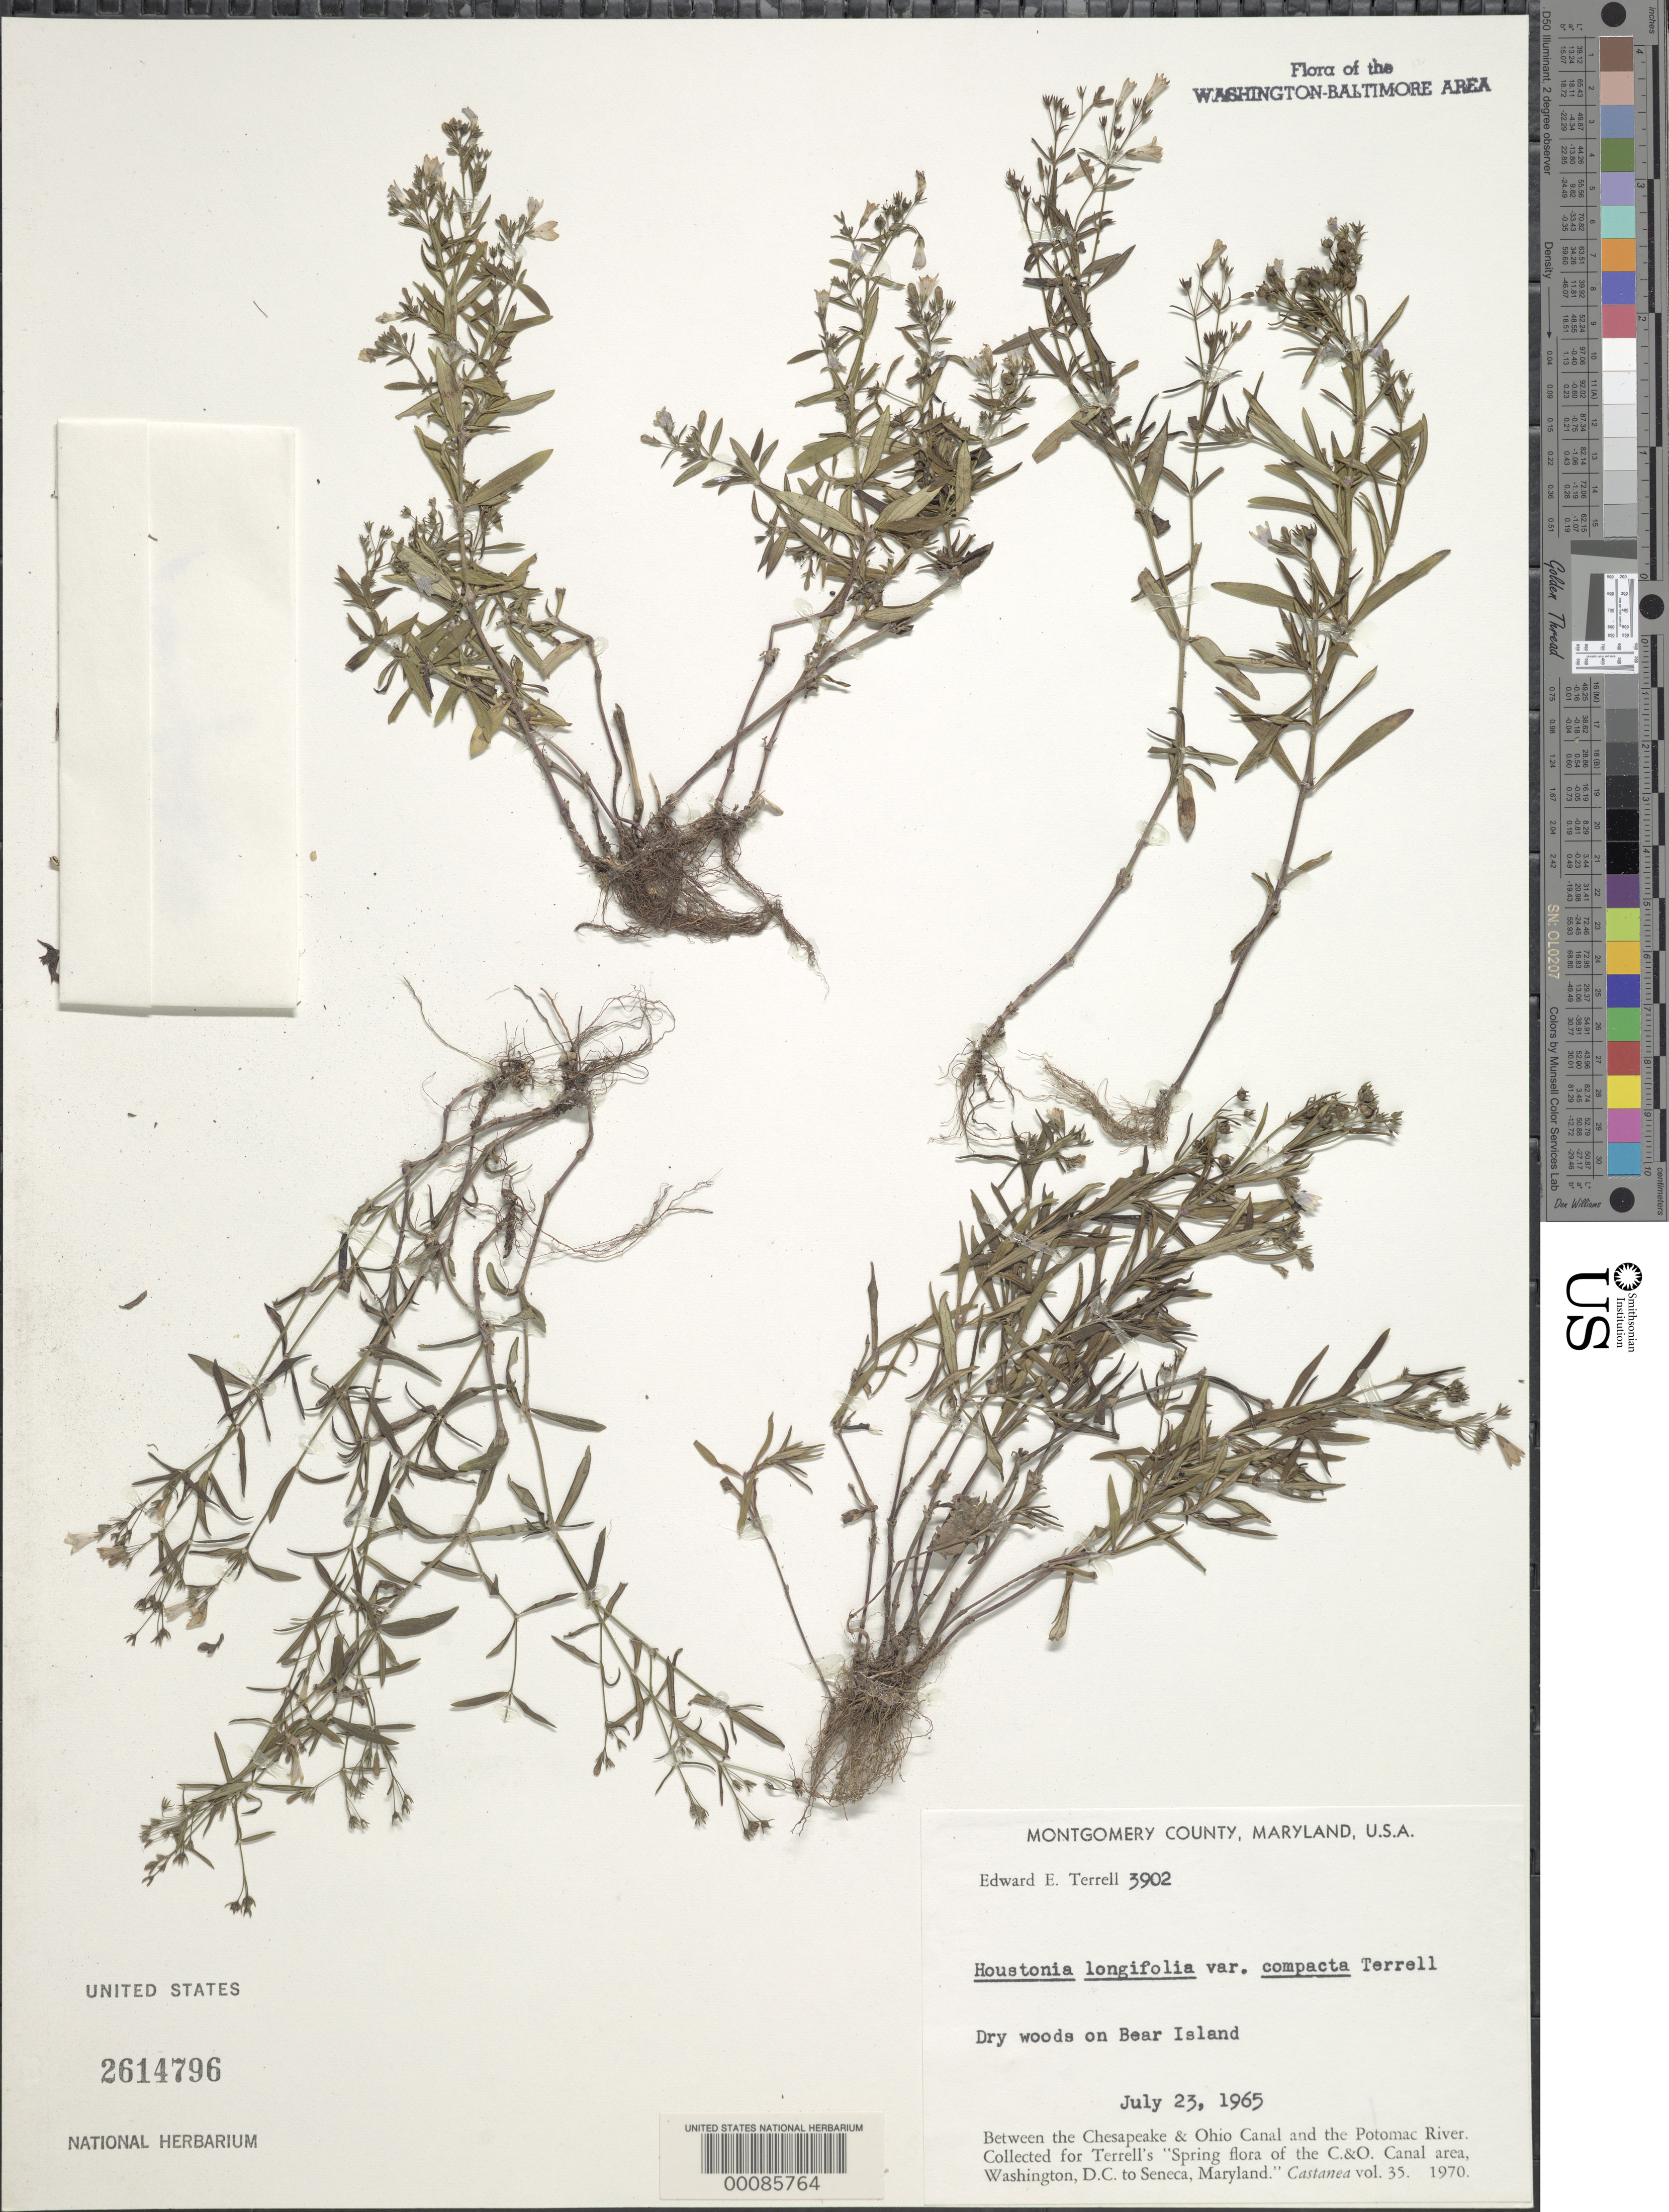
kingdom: Plantae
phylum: Tracheophyta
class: Magnoliopsida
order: Gentianales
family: Rubiaceae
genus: Houstonia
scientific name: Houstonia longifolia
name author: Gaertn.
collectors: E. E. Terrell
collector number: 3902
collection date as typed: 23 Jul 1965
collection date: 1965-07-23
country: United States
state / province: Maryland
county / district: Montgomery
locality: Bear Island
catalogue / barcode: US 2614796